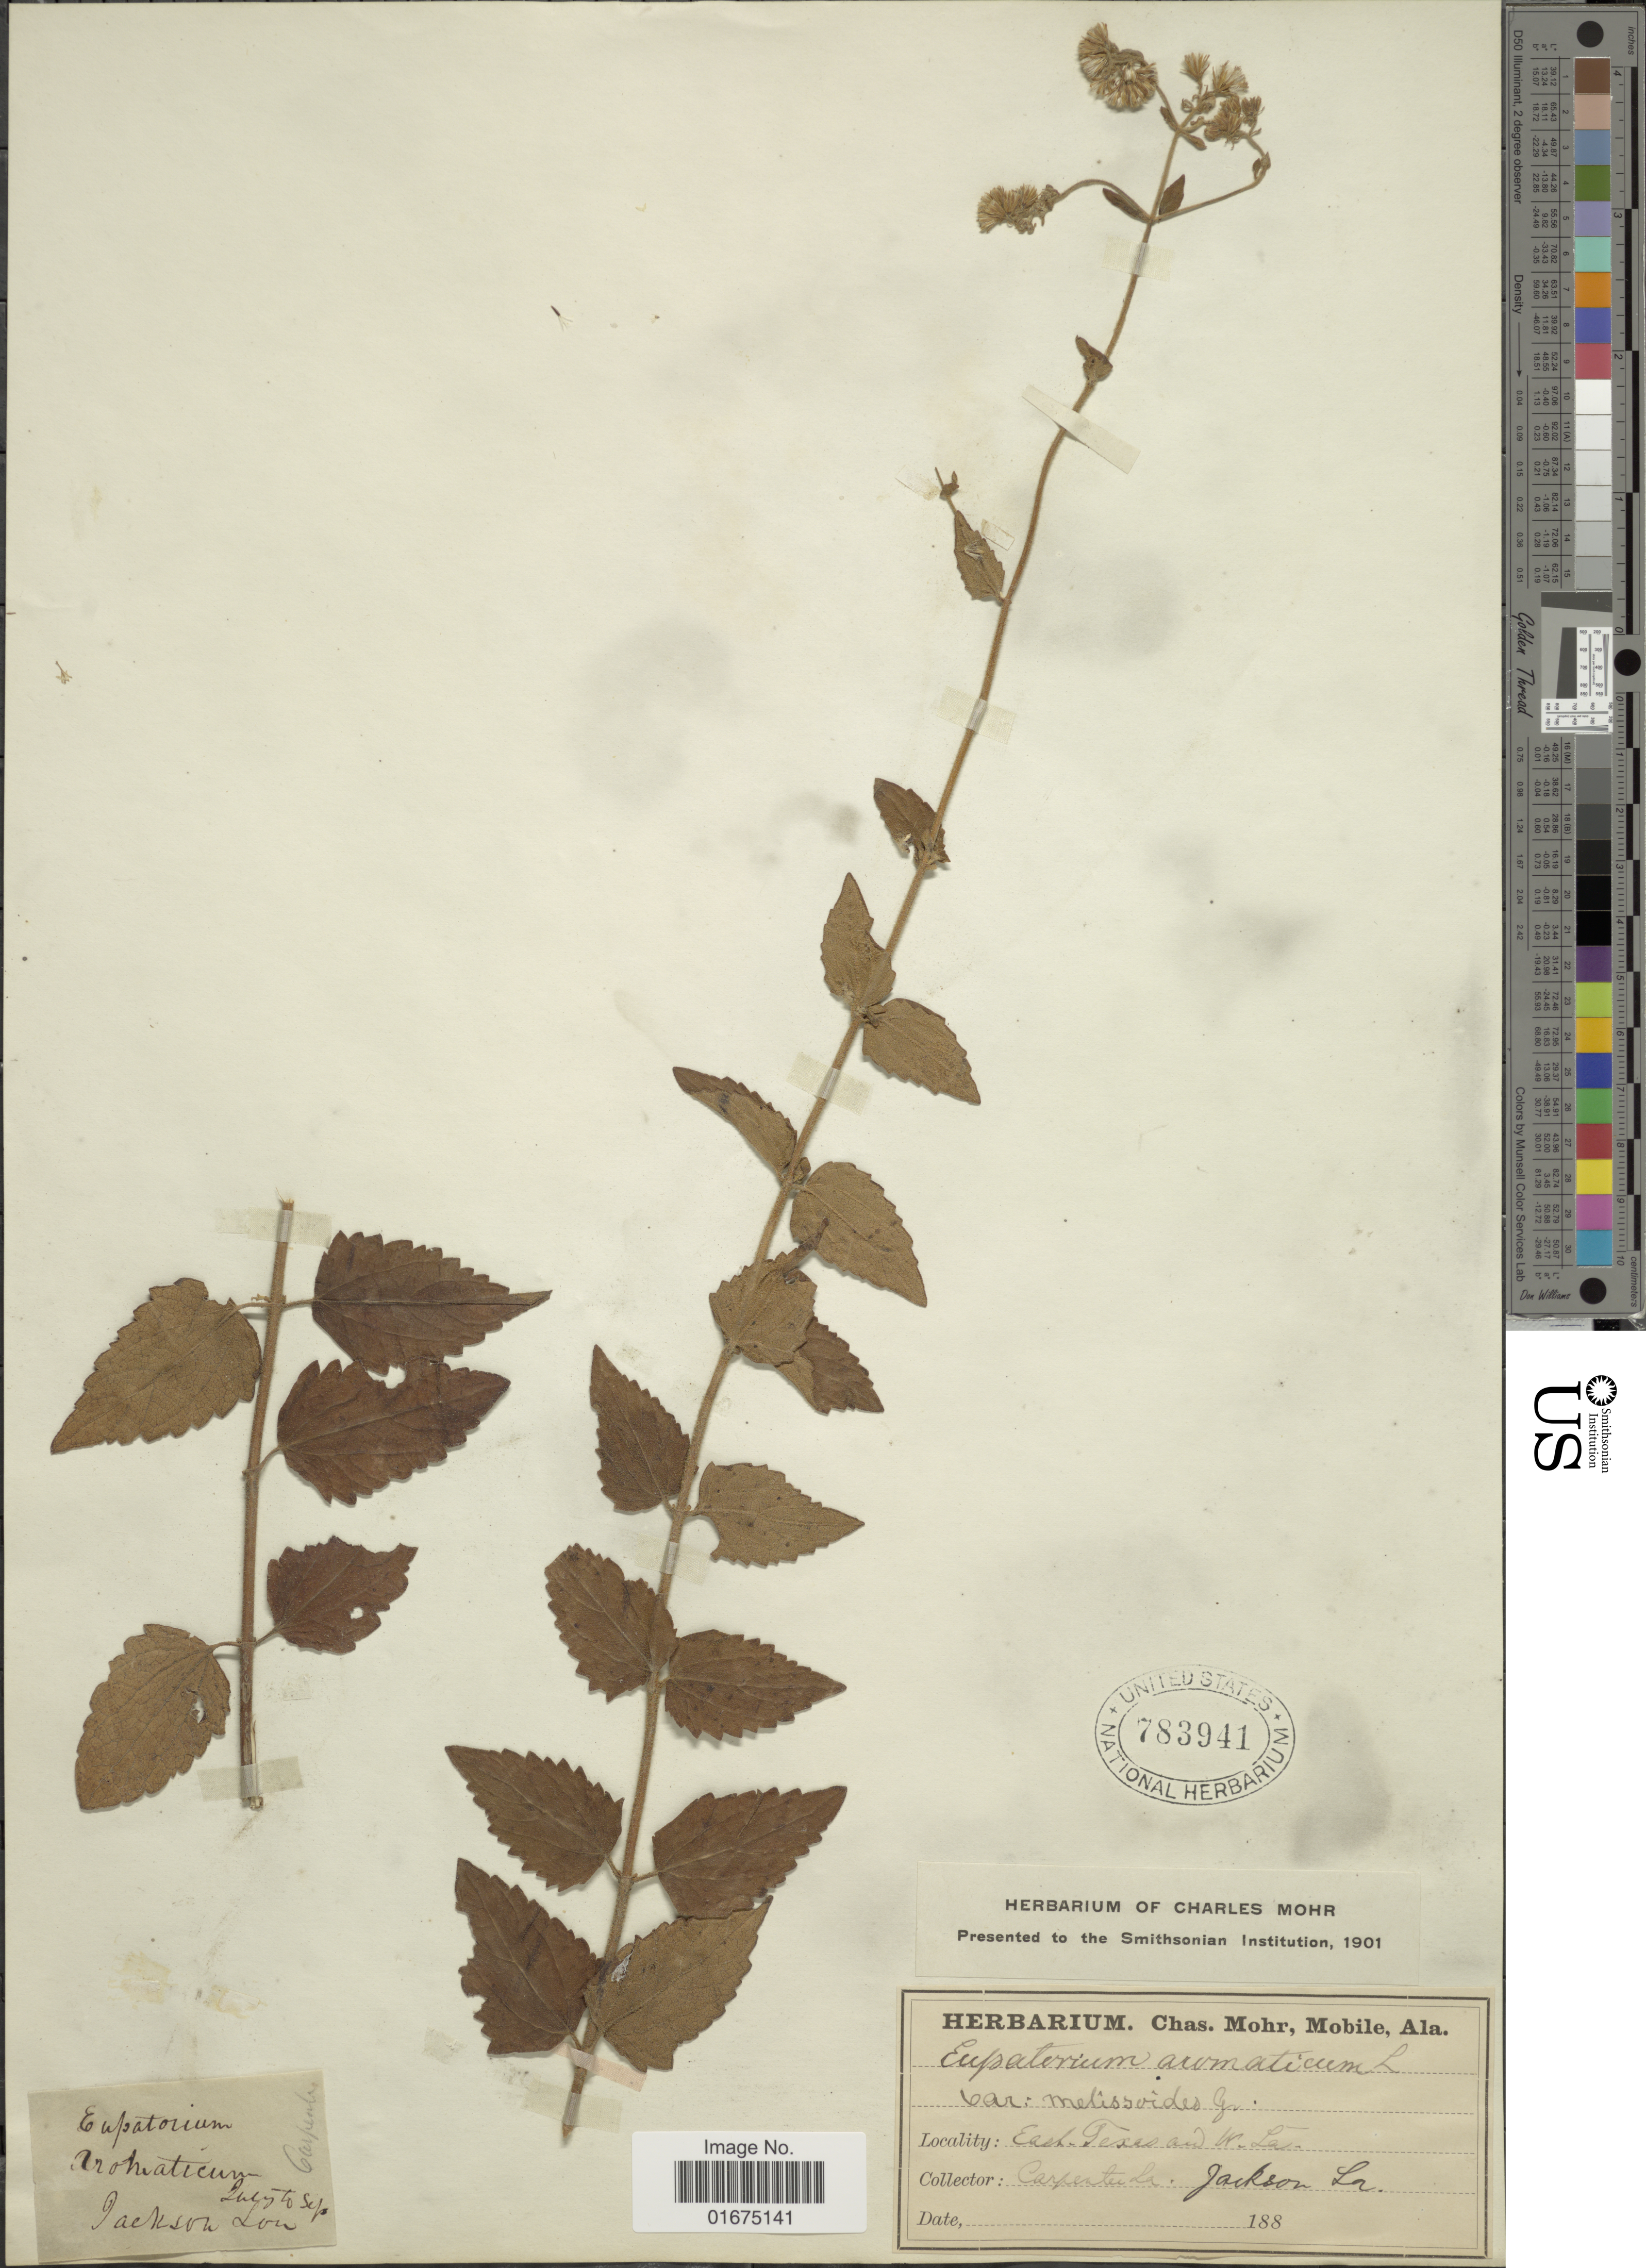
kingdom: Plantae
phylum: Tracheophyta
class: Magnoliopsida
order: Asterales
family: Asteraceae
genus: Ageratina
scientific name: Ageratina aromatica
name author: (L.) Spach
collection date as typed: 188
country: United States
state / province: Louisiana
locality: East Texas and W. La., Carpenter La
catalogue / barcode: US 783941